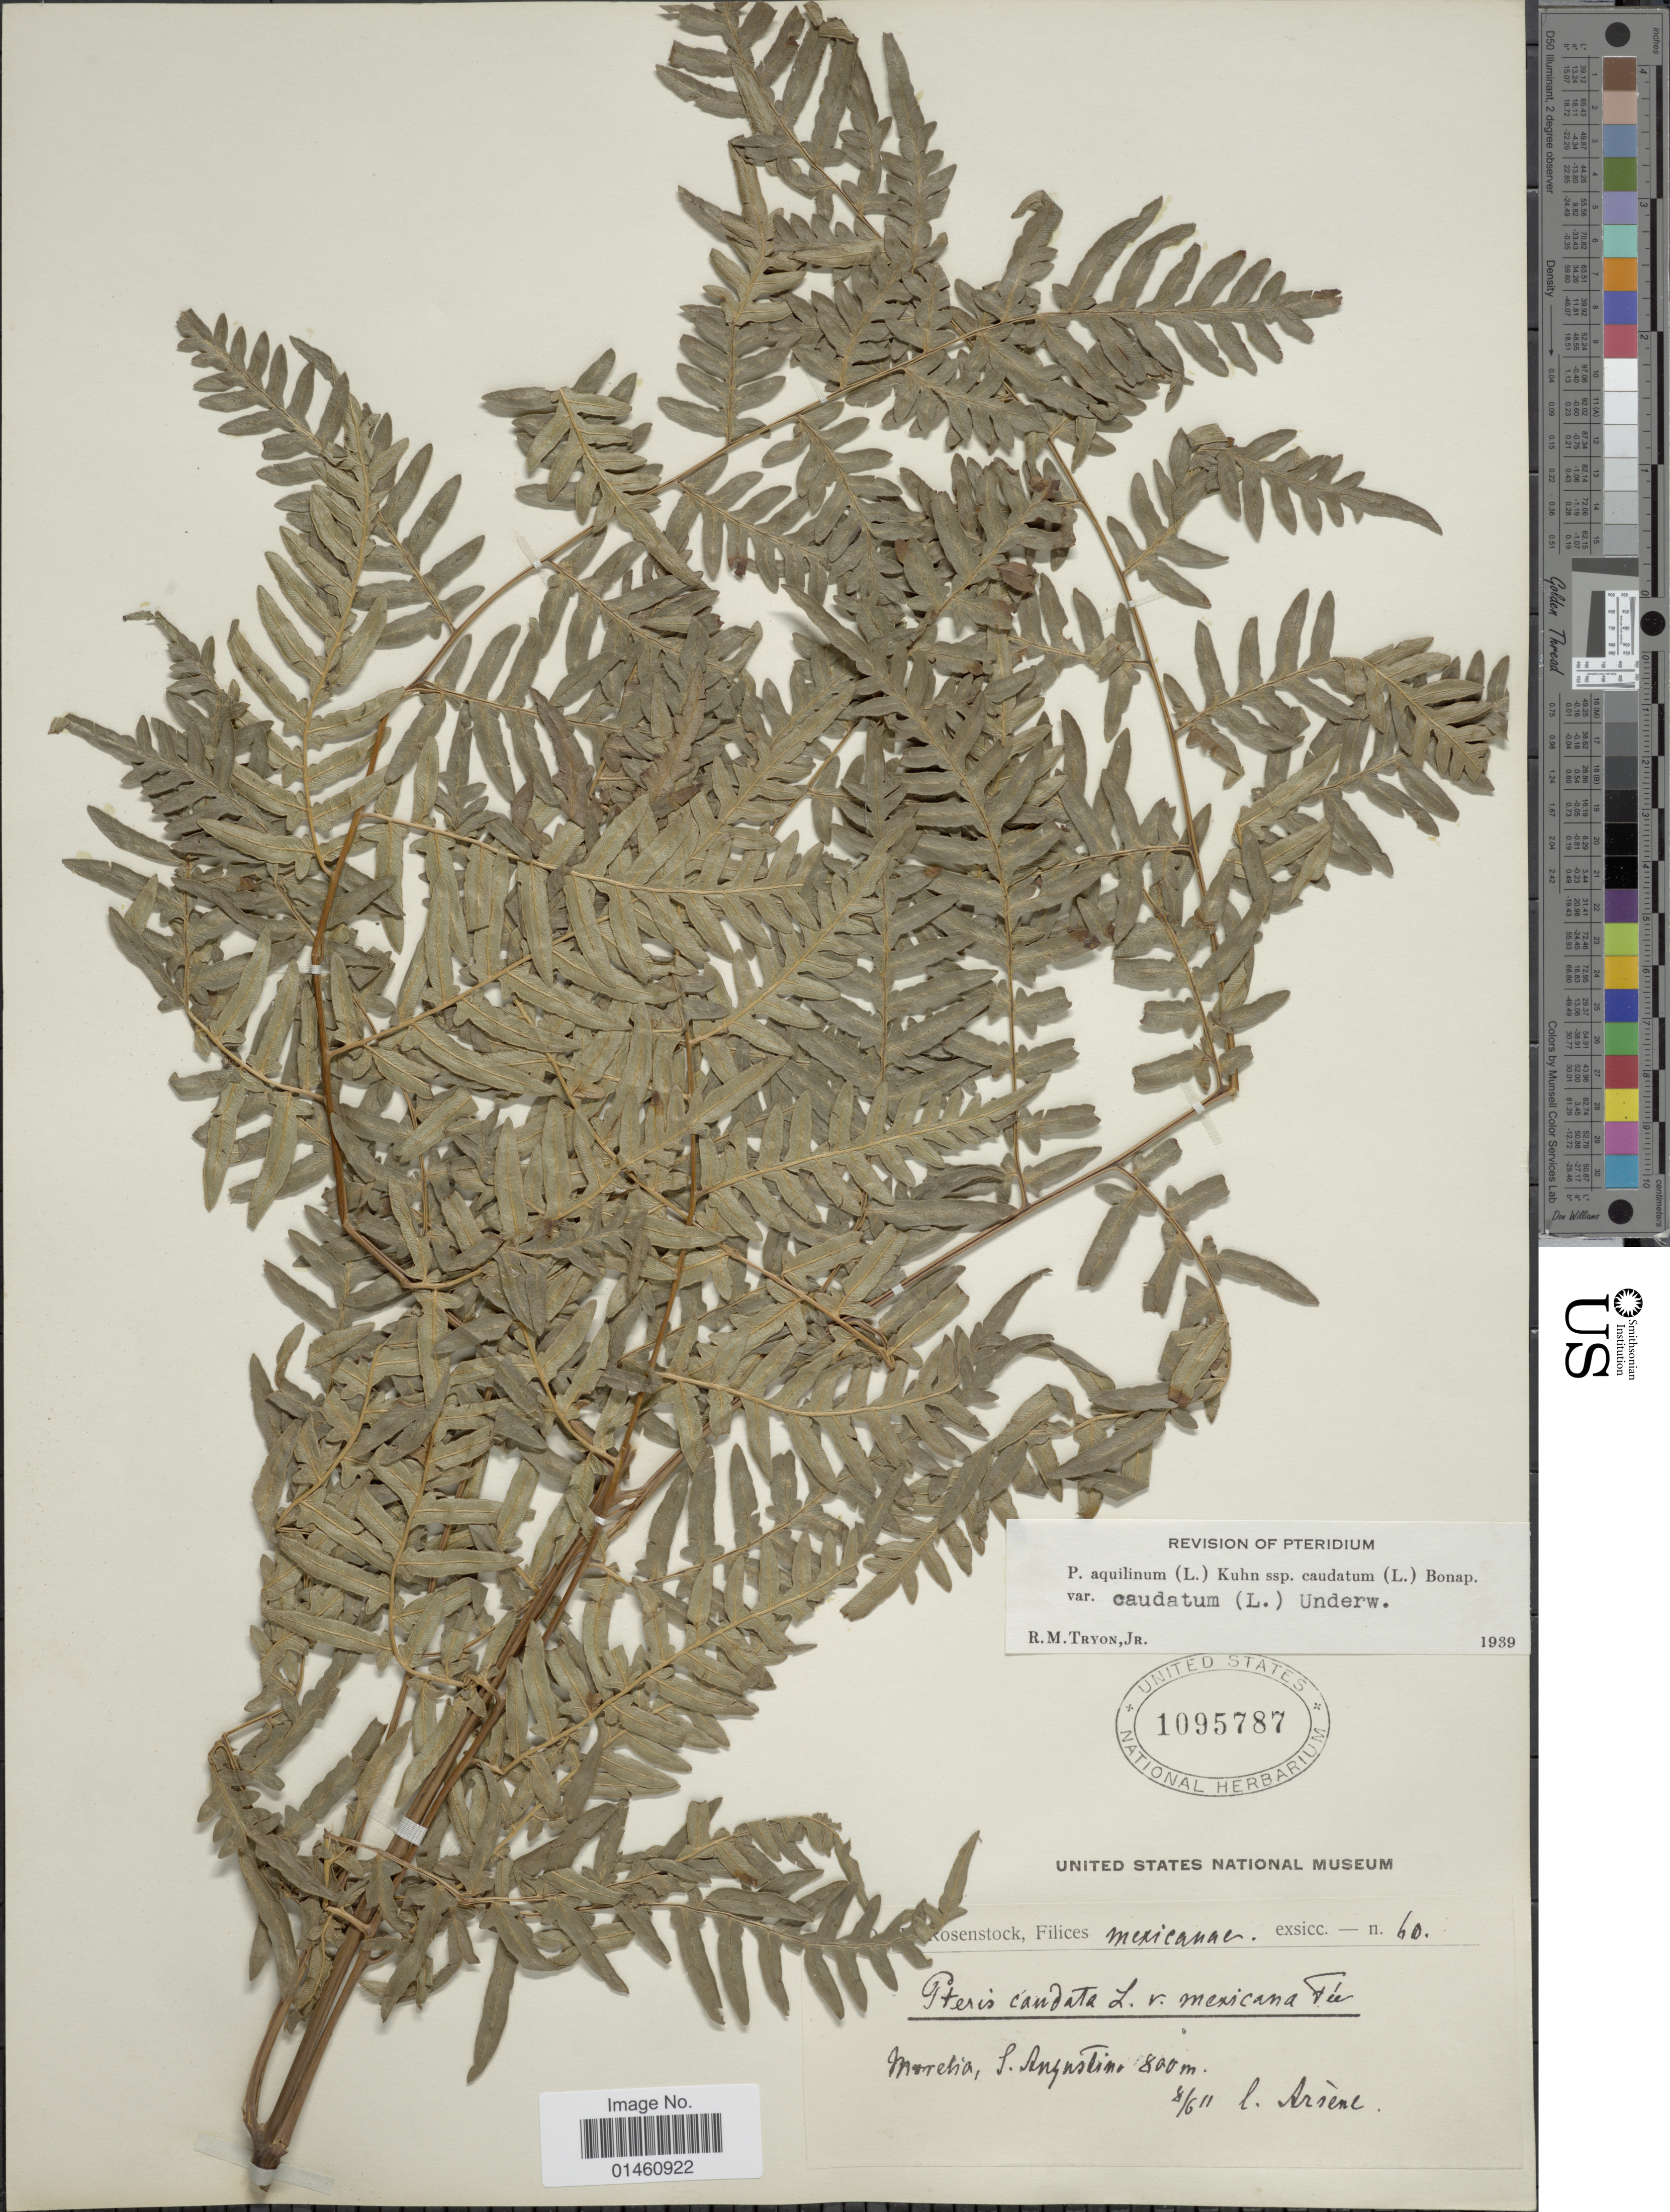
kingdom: Plantae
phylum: Tracheophyta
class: Polypodiopsida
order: Polypodiales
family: Dennstaedtiaceae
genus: Pteridium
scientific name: Pteridium caudatum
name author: (L.) Maxon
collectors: E. Rosenstock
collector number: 60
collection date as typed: Transcribed d/m/y: 8/6/11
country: Mexico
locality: Morelia, S. Angustino.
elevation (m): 800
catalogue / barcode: US 1095787